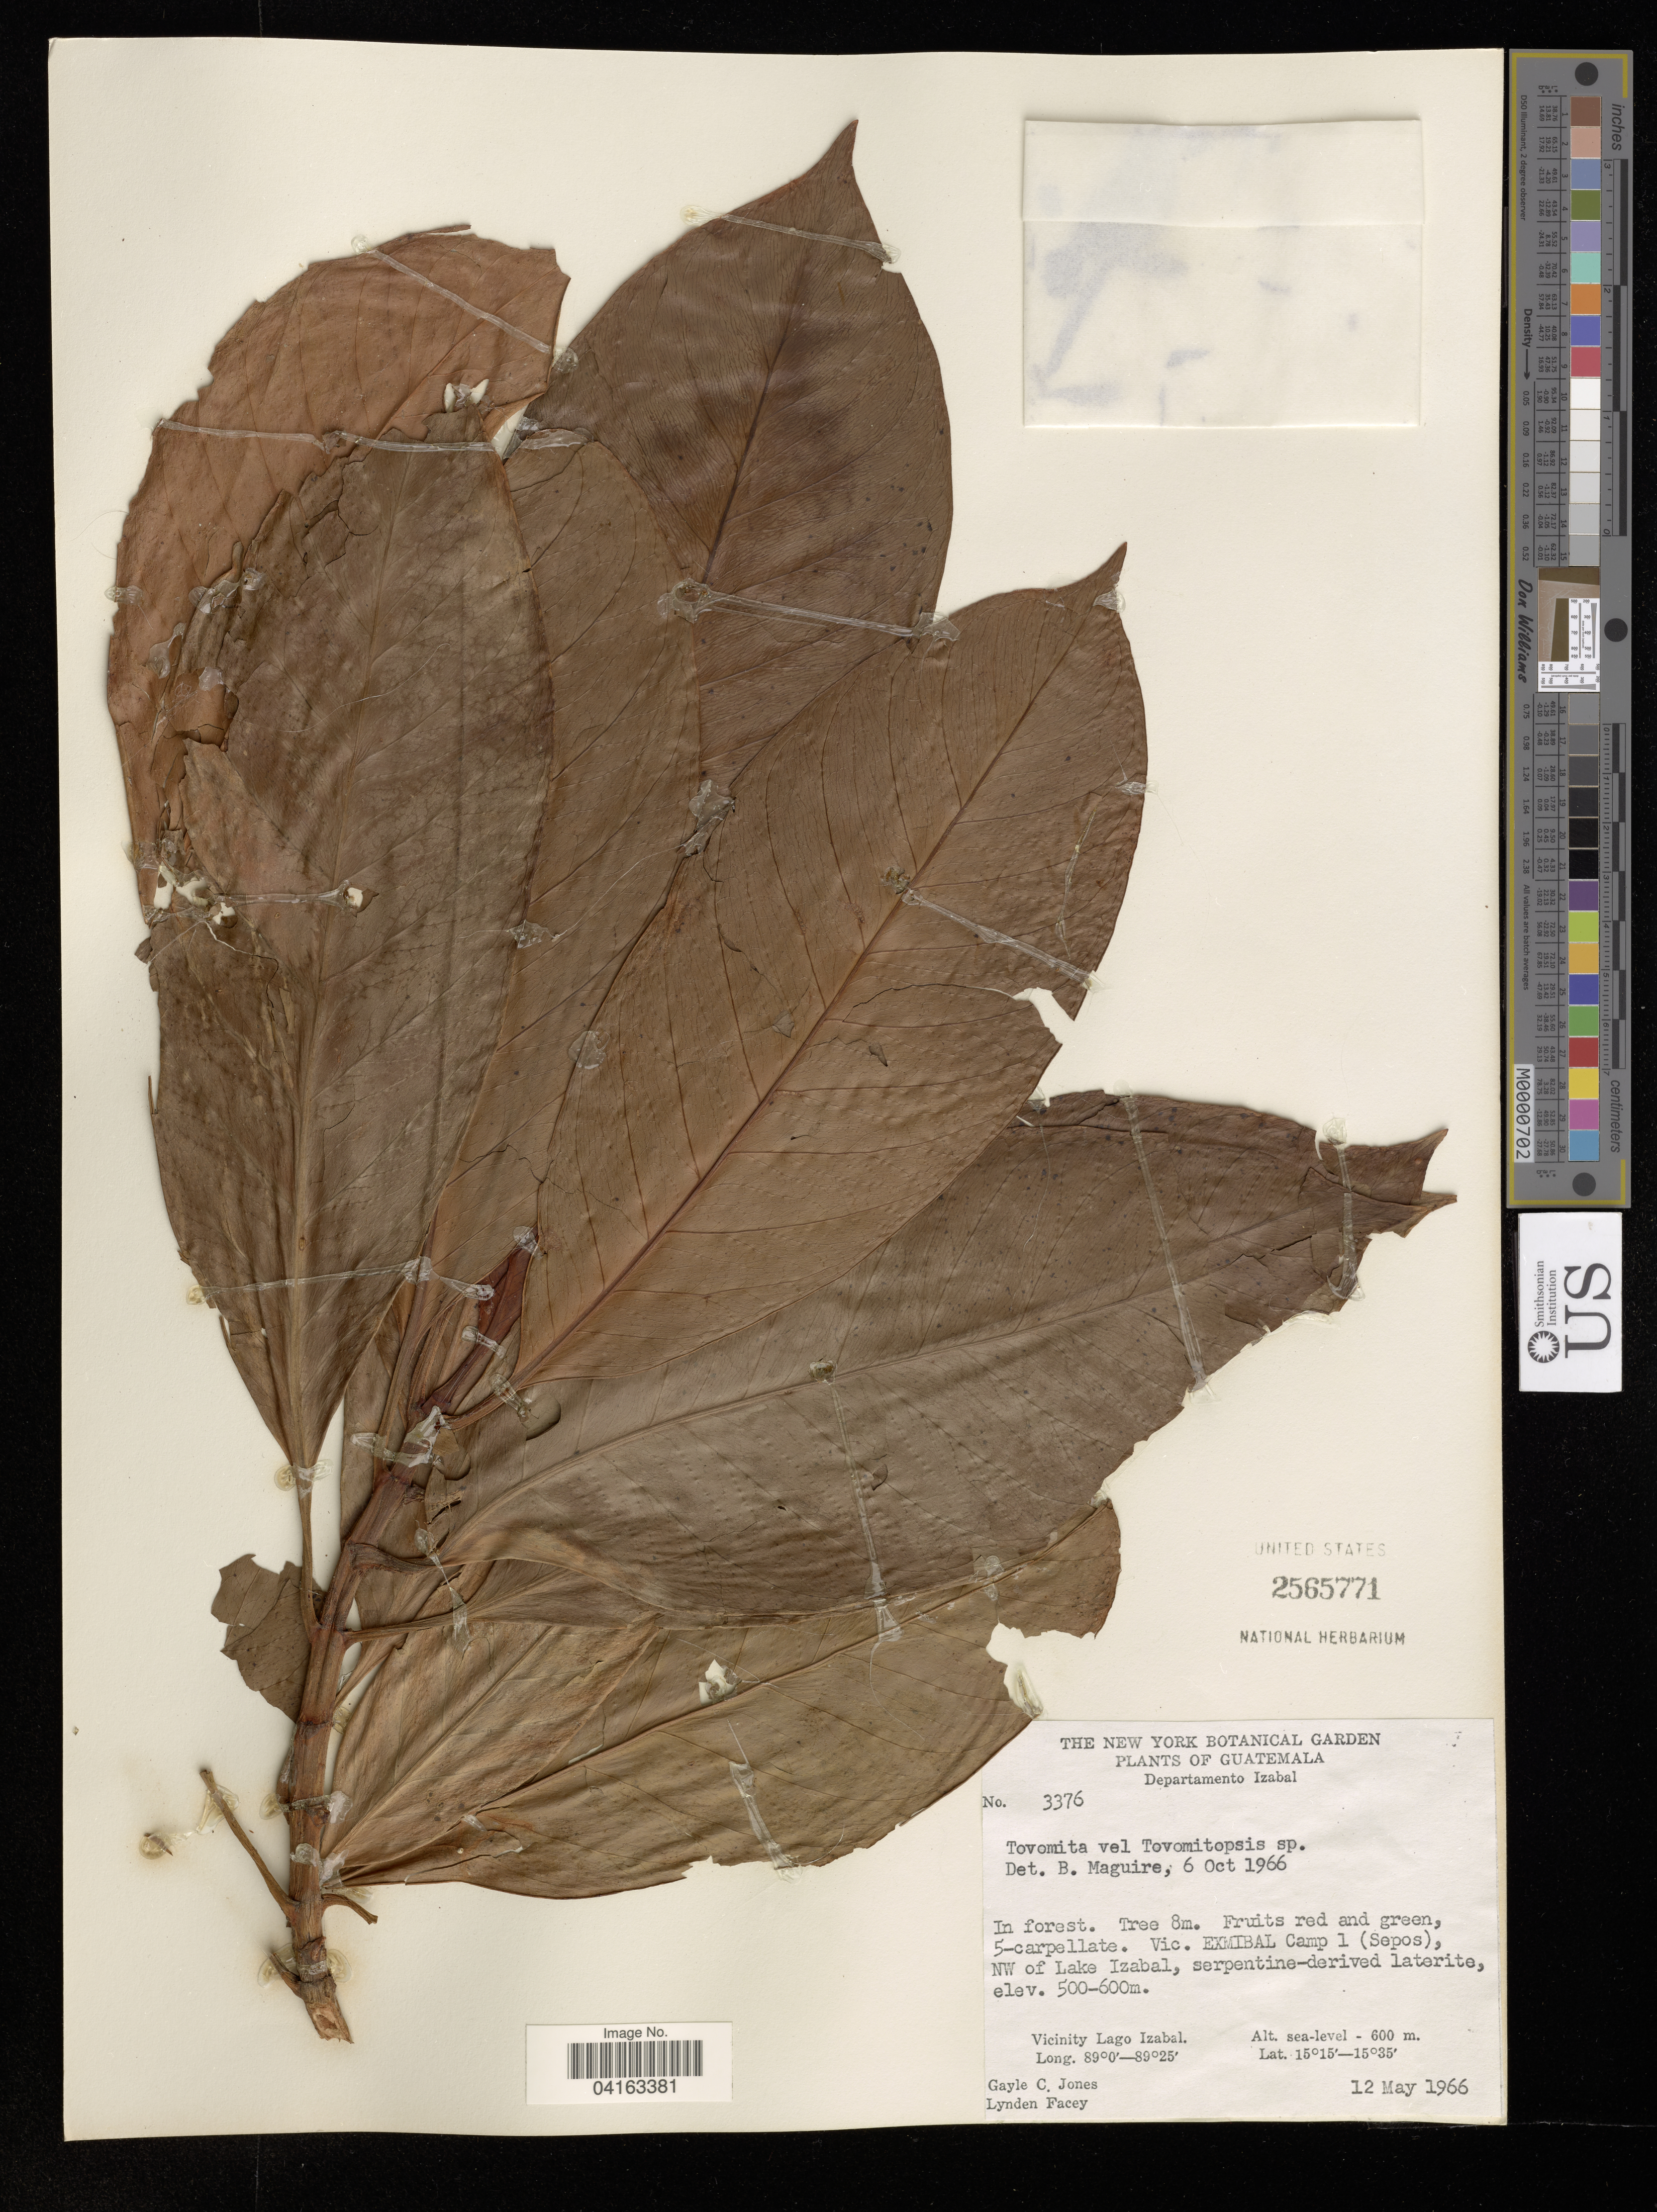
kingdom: Plantae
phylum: Tracheophyta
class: Magnoliopsida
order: Malpighiales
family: Clusiaceae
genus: Tovomita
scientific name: Tovomita sp.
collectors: G. C. Jones & L. Facey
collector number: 3376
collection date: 1966-05-12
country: Guatemala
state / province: Izabal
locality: EXMIBAL Camp 1 (Sepos), NW of Lake Izabal. Vicinity Lago Izabal.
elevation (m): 500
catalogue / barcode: US 2565771